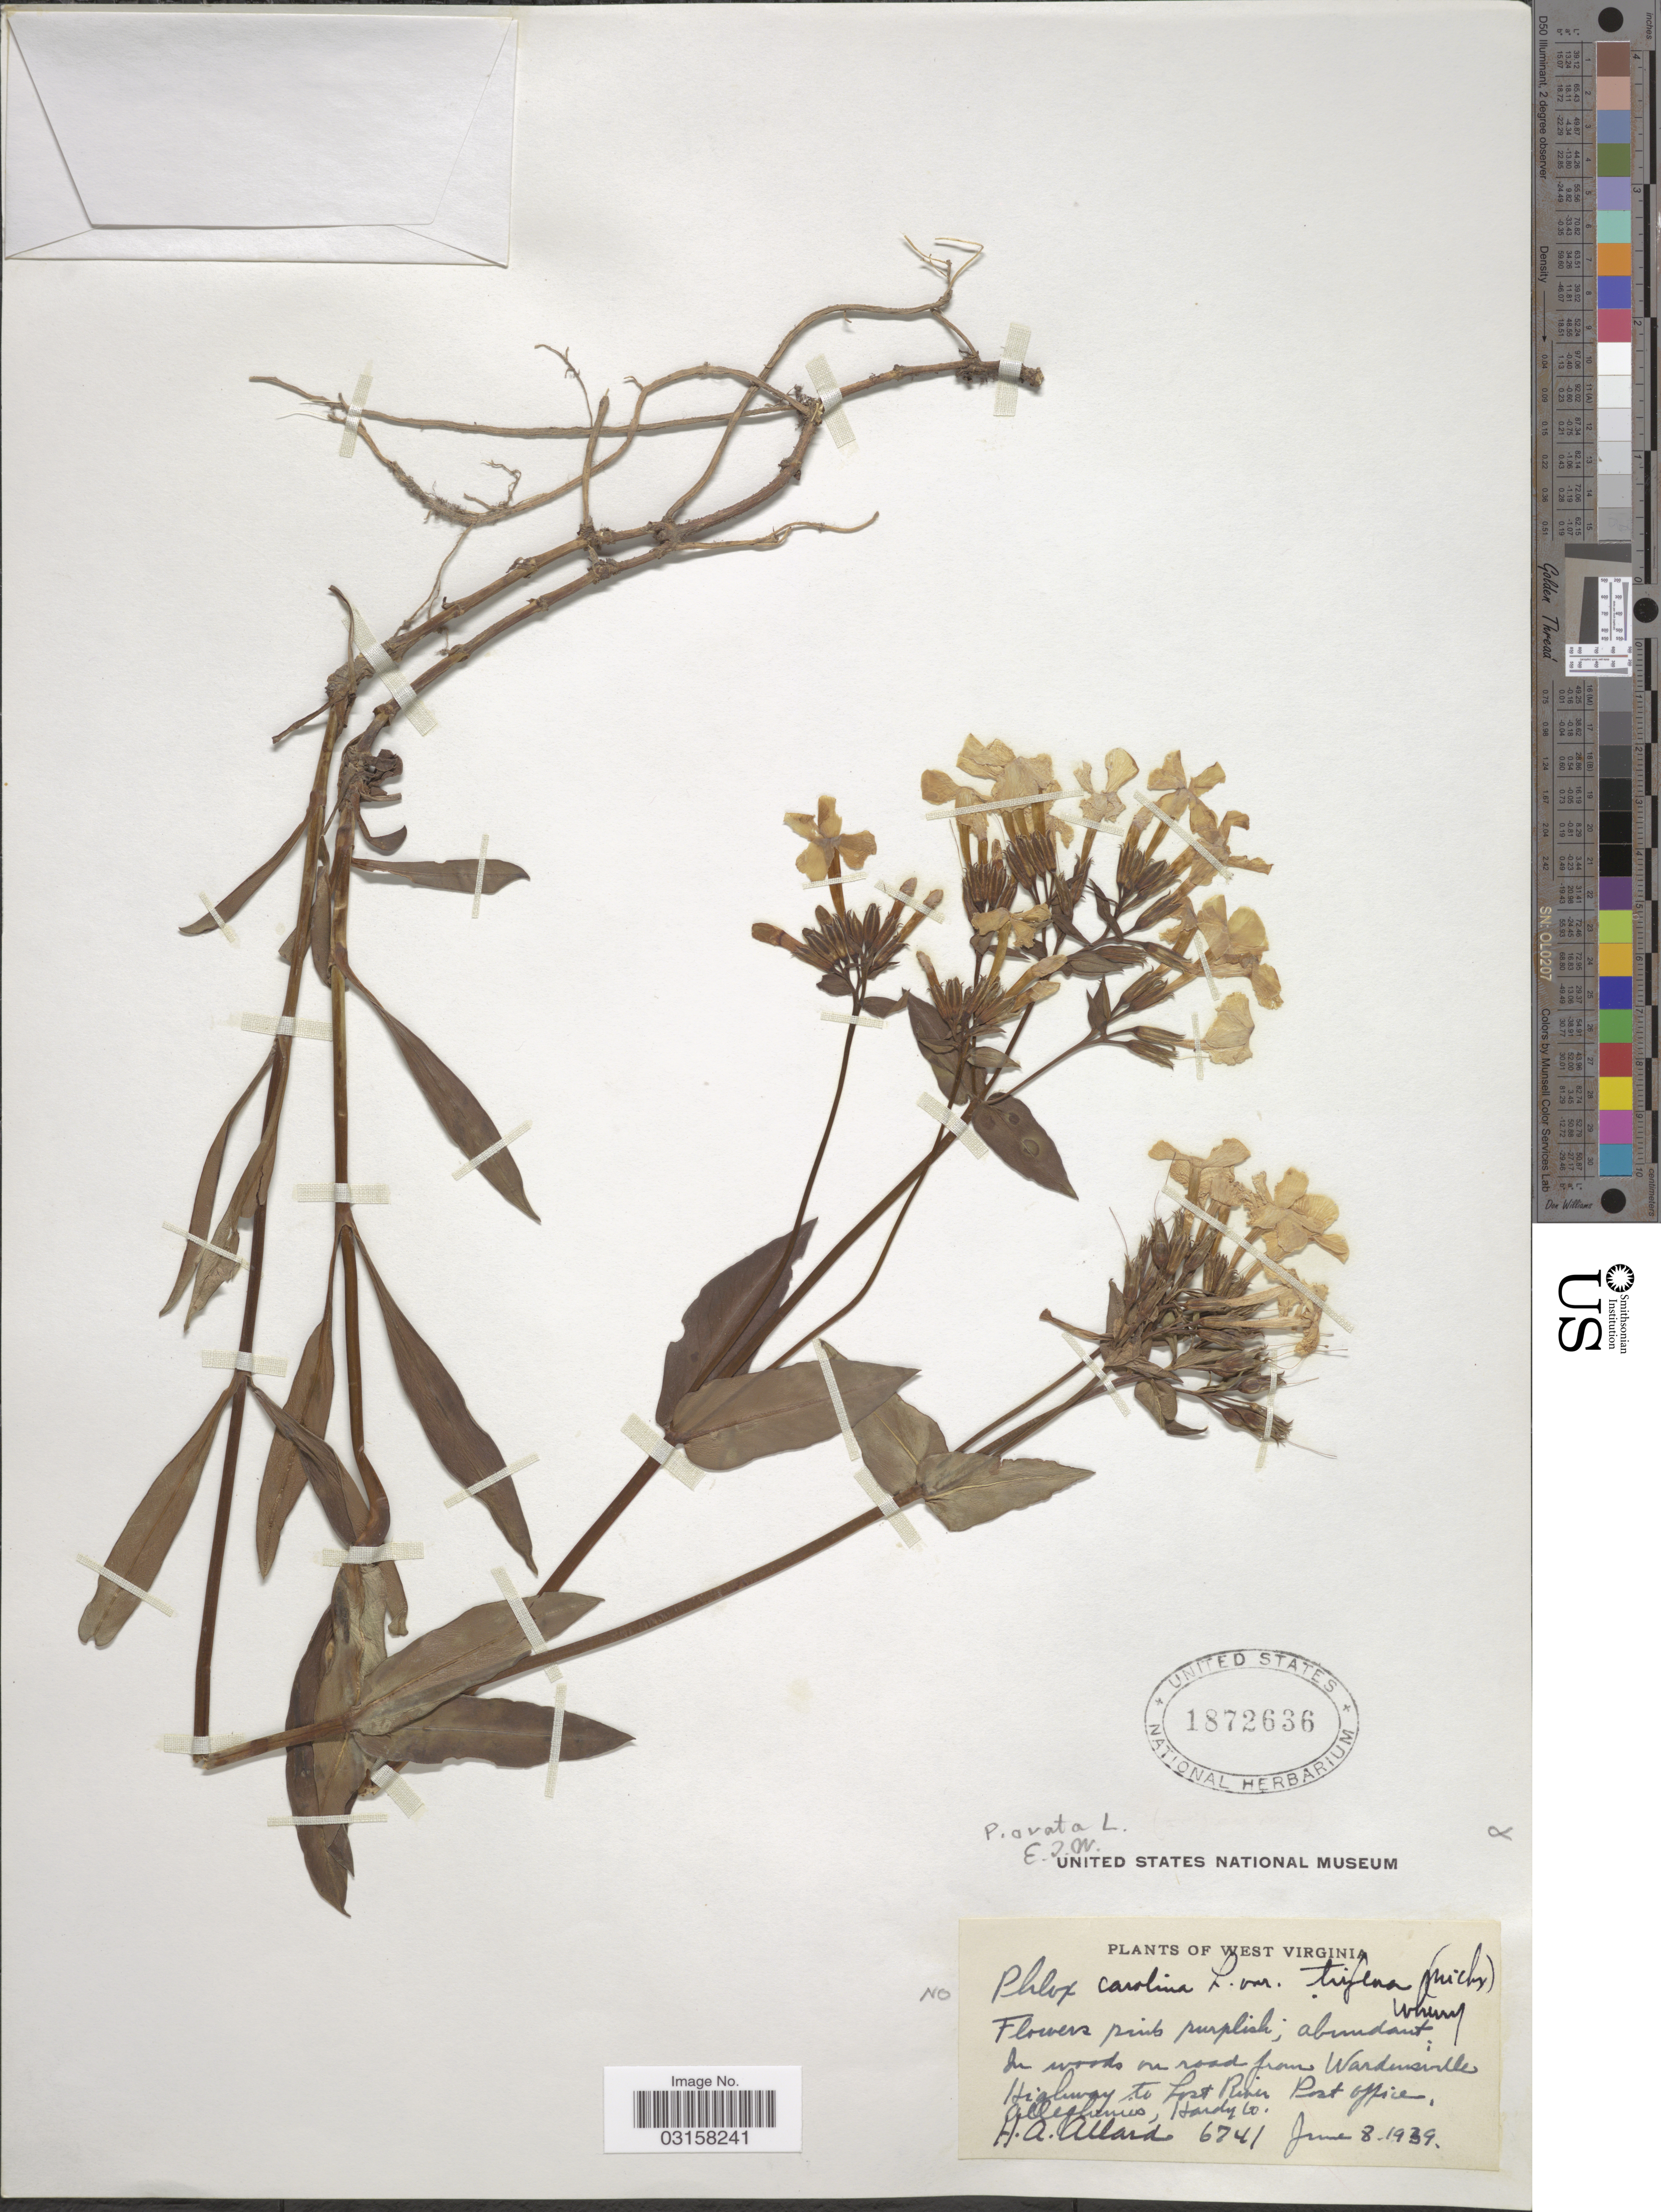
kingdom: Plantae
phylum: Tracheophyta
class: Magnoliopsida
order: Ericales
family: Polemoniaceae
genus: Phlox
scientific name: Phlox ovata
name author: L.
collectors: H. A. Allard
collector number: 6741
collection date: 1939-06-08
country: United States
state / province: West Virginia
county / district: Hardy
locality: In woods on road from Wardensville Highway to Lost River Post Office, Alleghenies, Hardy Co.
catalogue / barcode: US 1872636